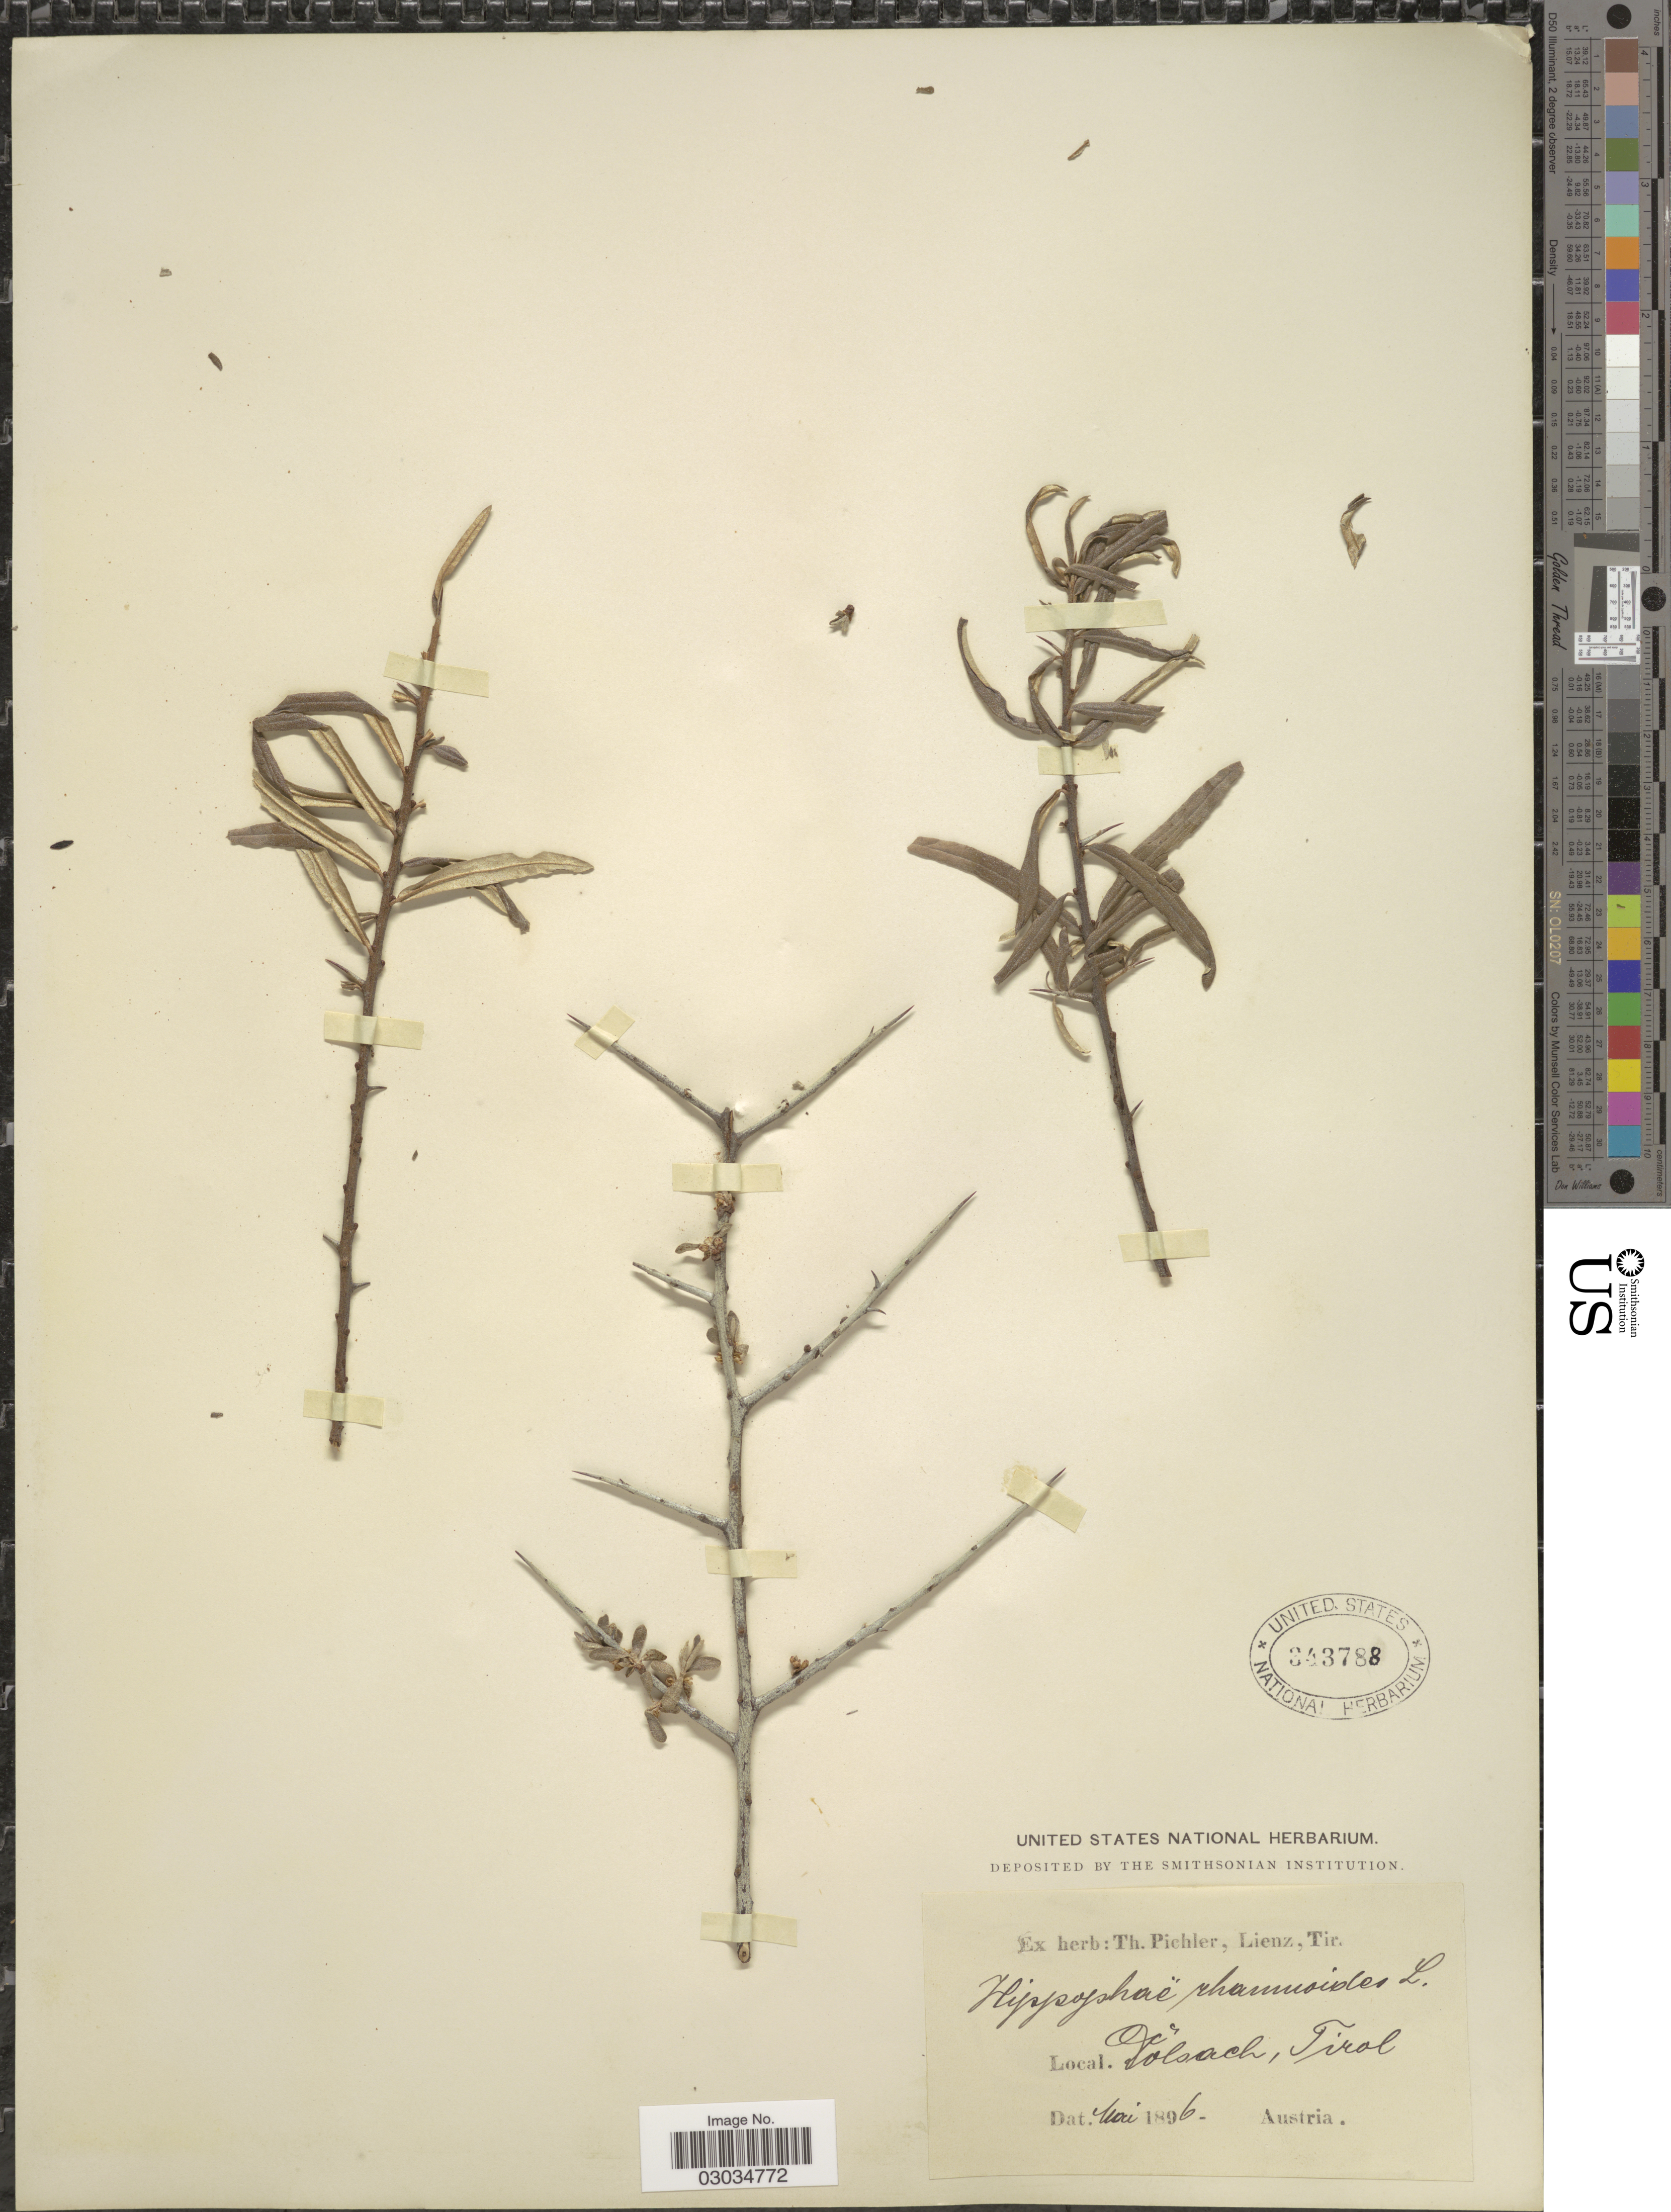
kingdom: Plantae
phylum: Tracheophyta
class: Magnoliopsida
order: Rosales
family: Elaeagnaceae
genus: Hippophae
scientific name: Hippophae rhamnoides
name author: L.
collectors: ex herb. T. Pichler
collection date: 1896-05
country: Austria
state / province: Tirol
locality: Volsach [interpreted].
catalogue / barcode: US 343788